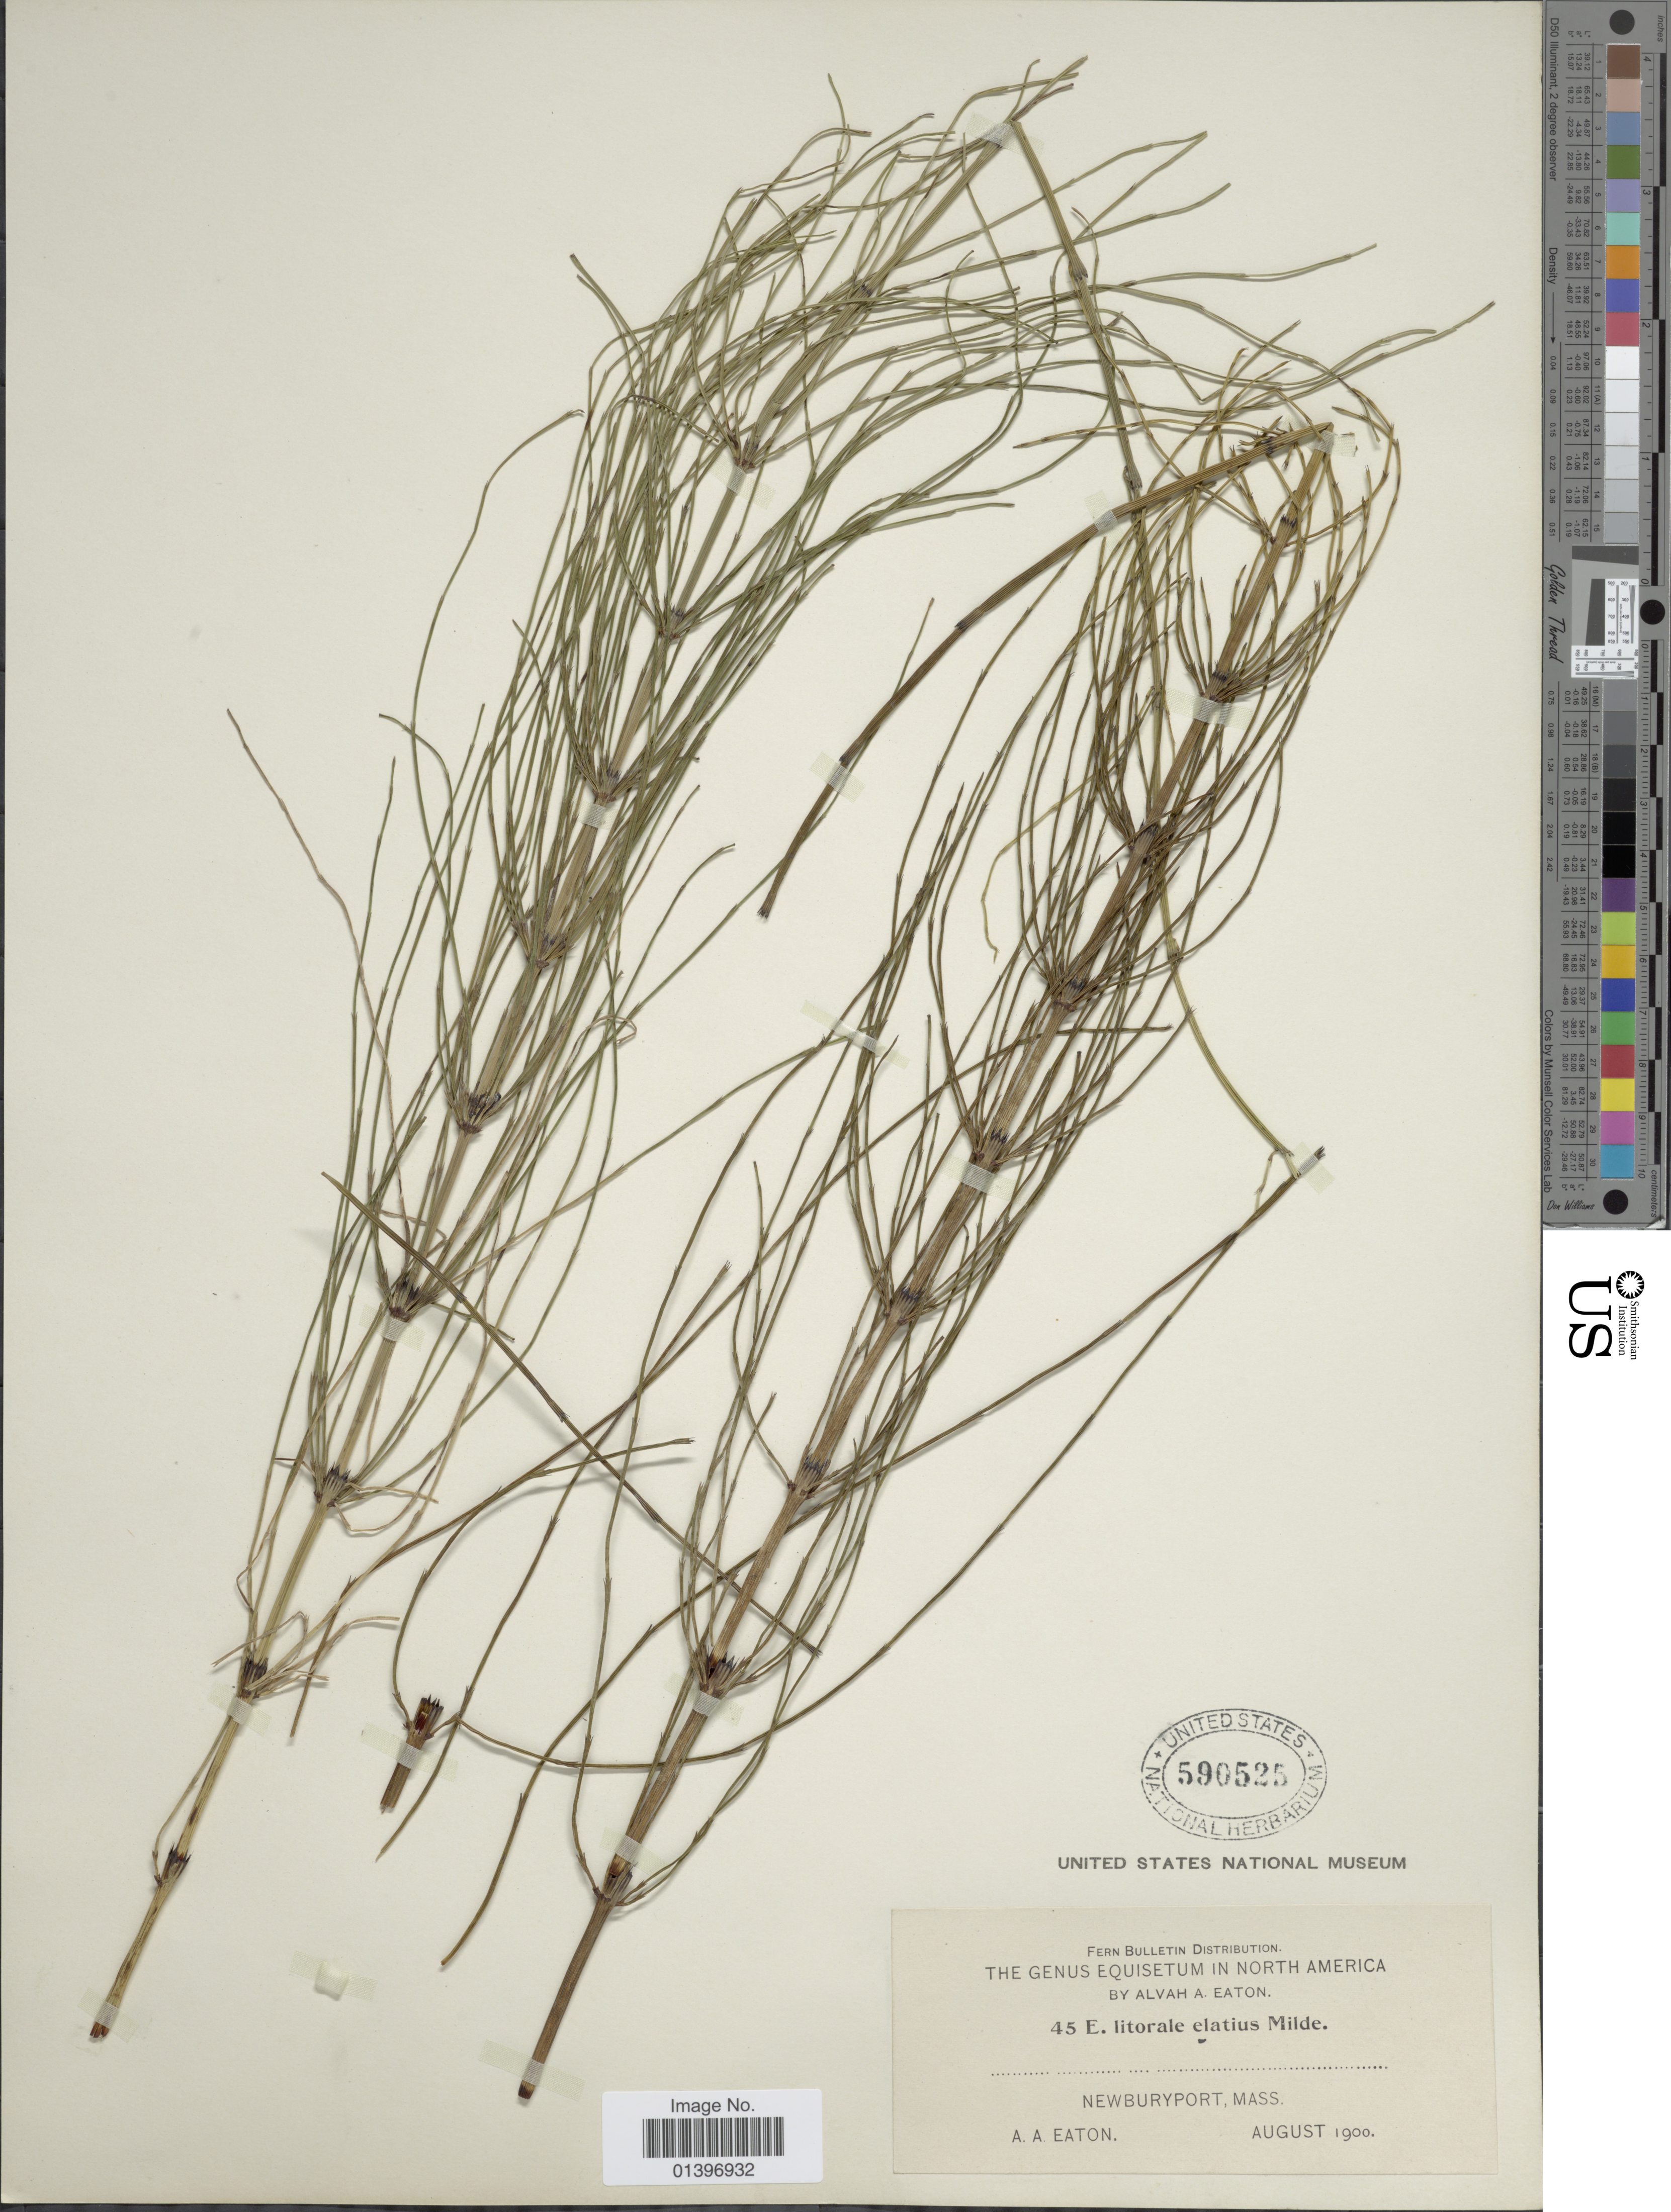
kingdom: Plantae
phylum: Tracheophyta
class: Polypodiopsida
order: Equisetales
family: Equisetaceae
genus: Equisetum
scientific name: Equisetum x litorale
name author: Kuhlw.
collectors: A. A. Eaton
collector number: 45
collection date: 1900-08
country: United States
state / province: Massachusetts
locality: Newburyport, Mass.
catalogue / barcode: US 590525